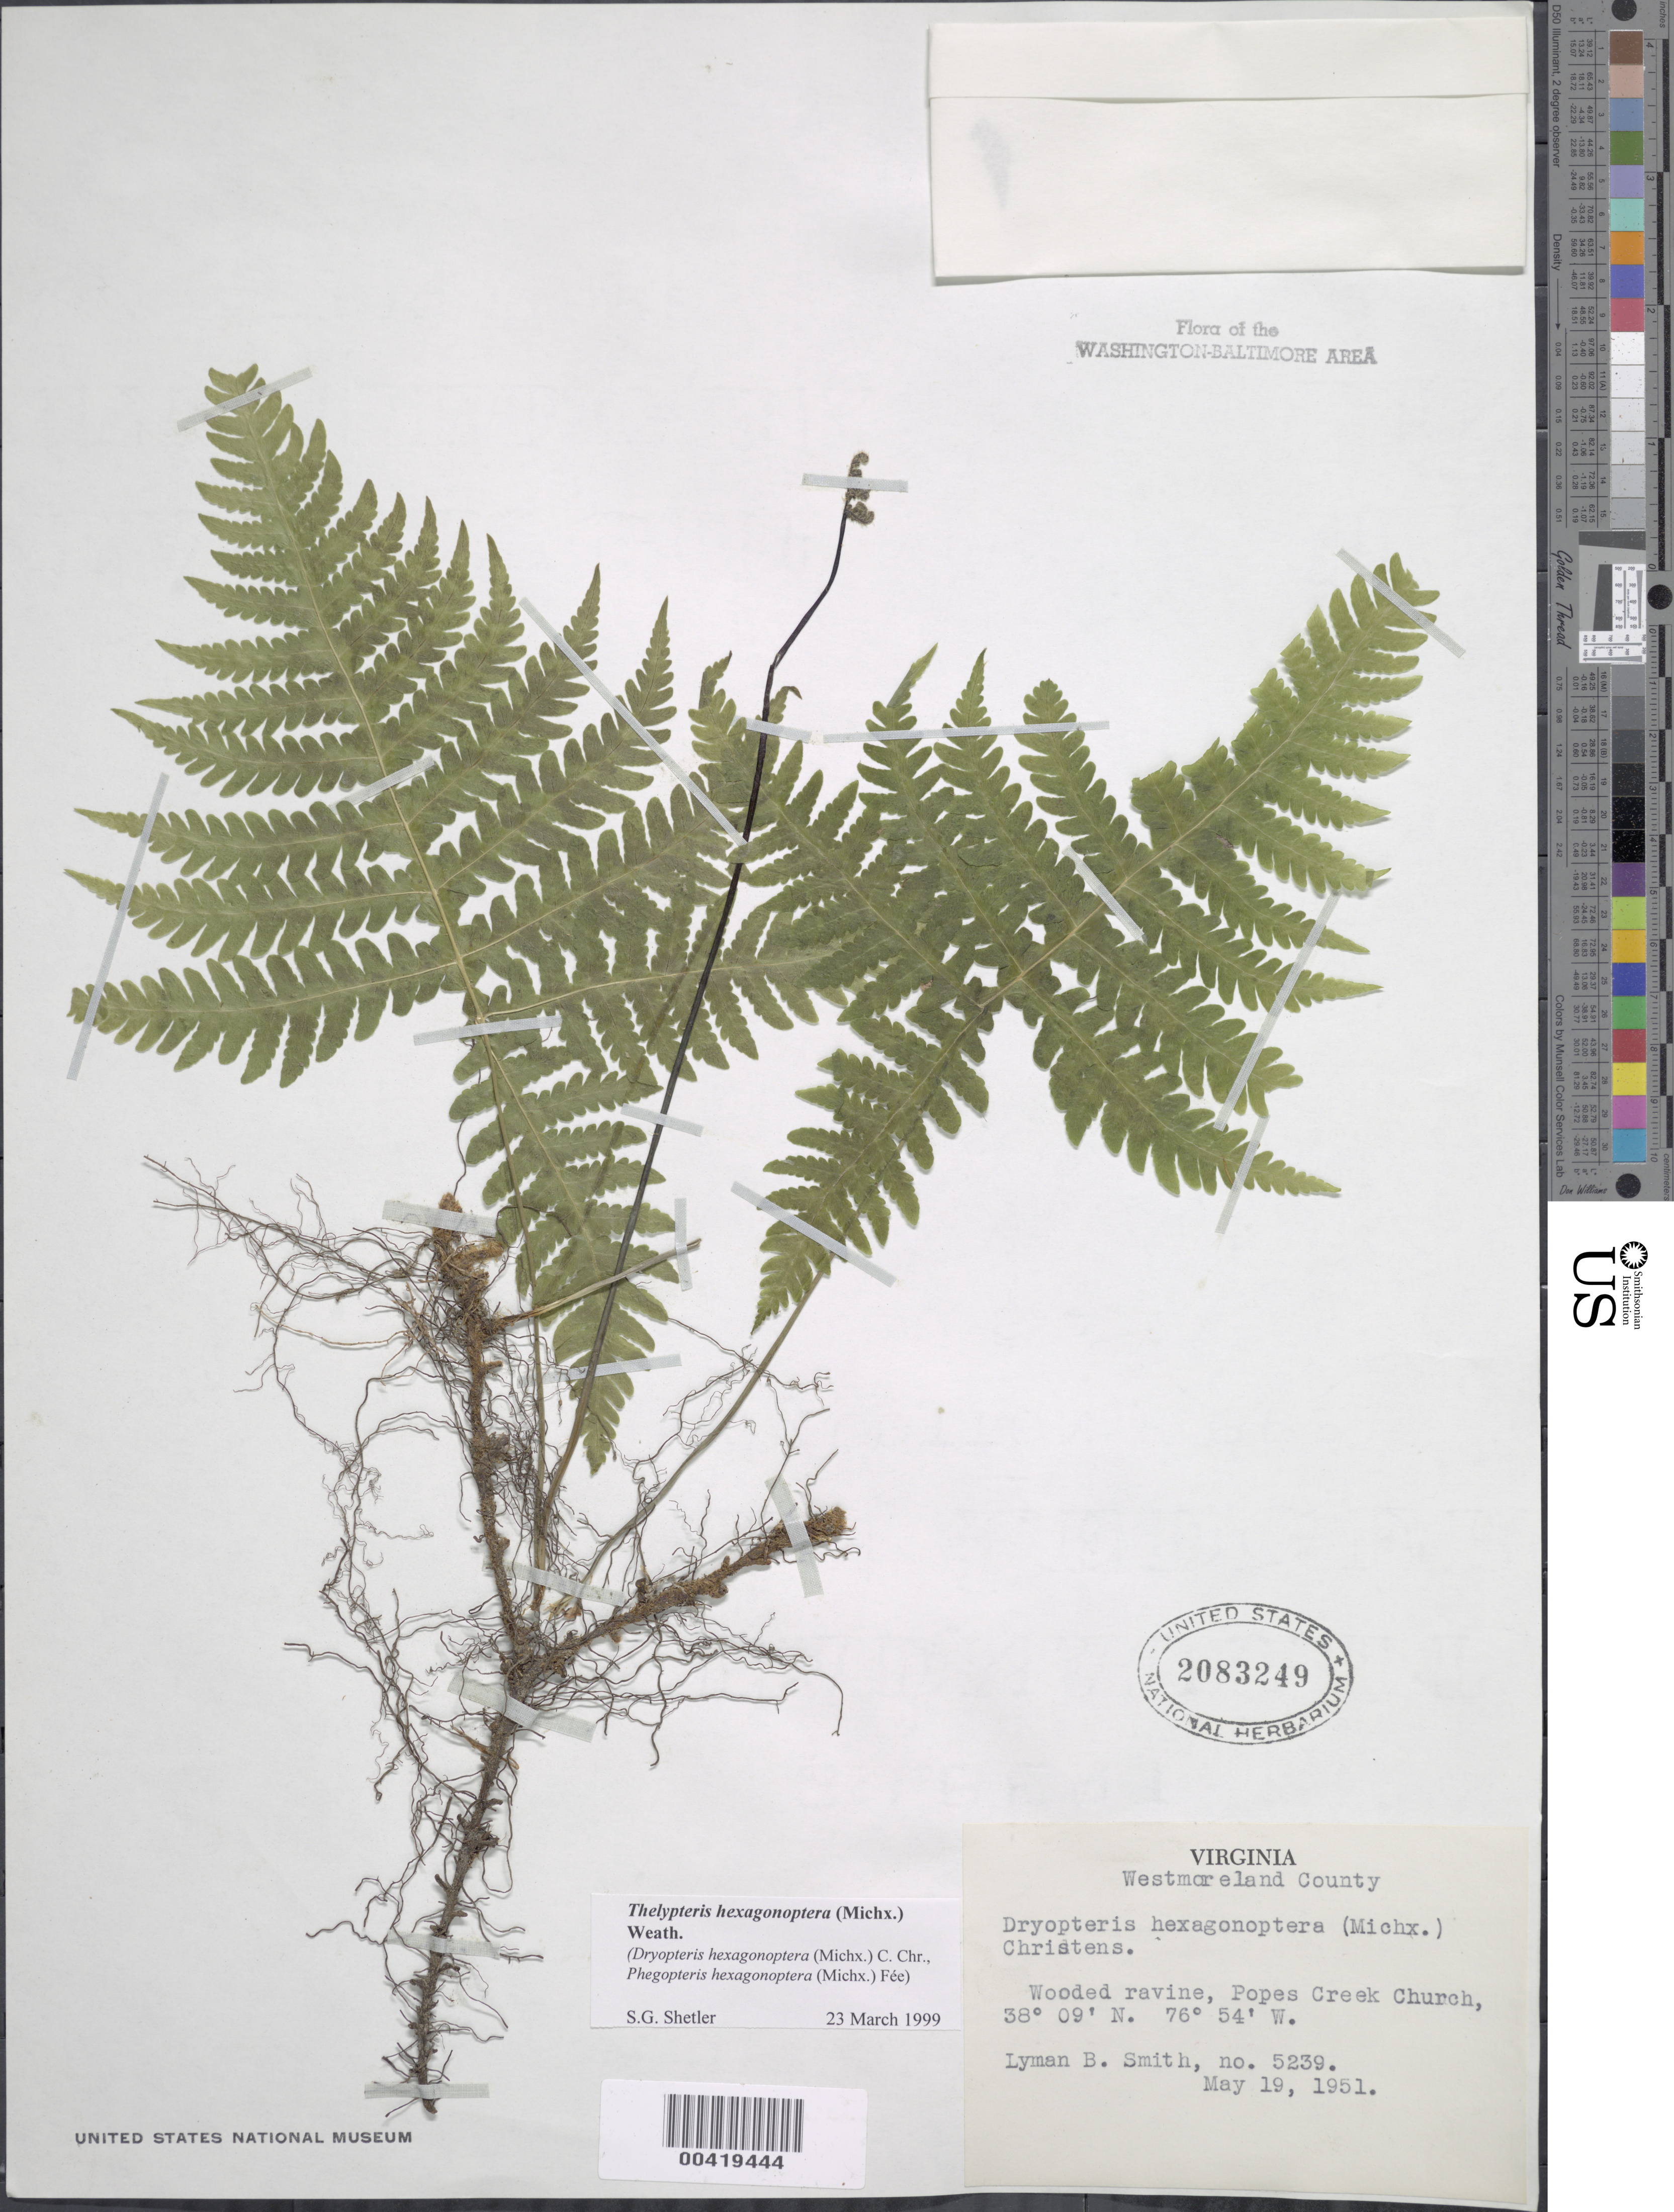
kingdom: Plantae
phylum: Tracheophyta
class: Polypodiopsida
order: Polypodiales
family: Thelypteridaceae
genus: Phegopteris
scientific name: Phegopteris hexagonoptera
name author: (Michx.) Fée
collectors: L. Smith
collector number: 5239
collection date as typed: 19 May 1951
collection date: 1951-05-19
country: United States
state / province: Virginia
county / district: Westmoreland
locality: Popes Creek Church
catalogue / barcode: US 2083249